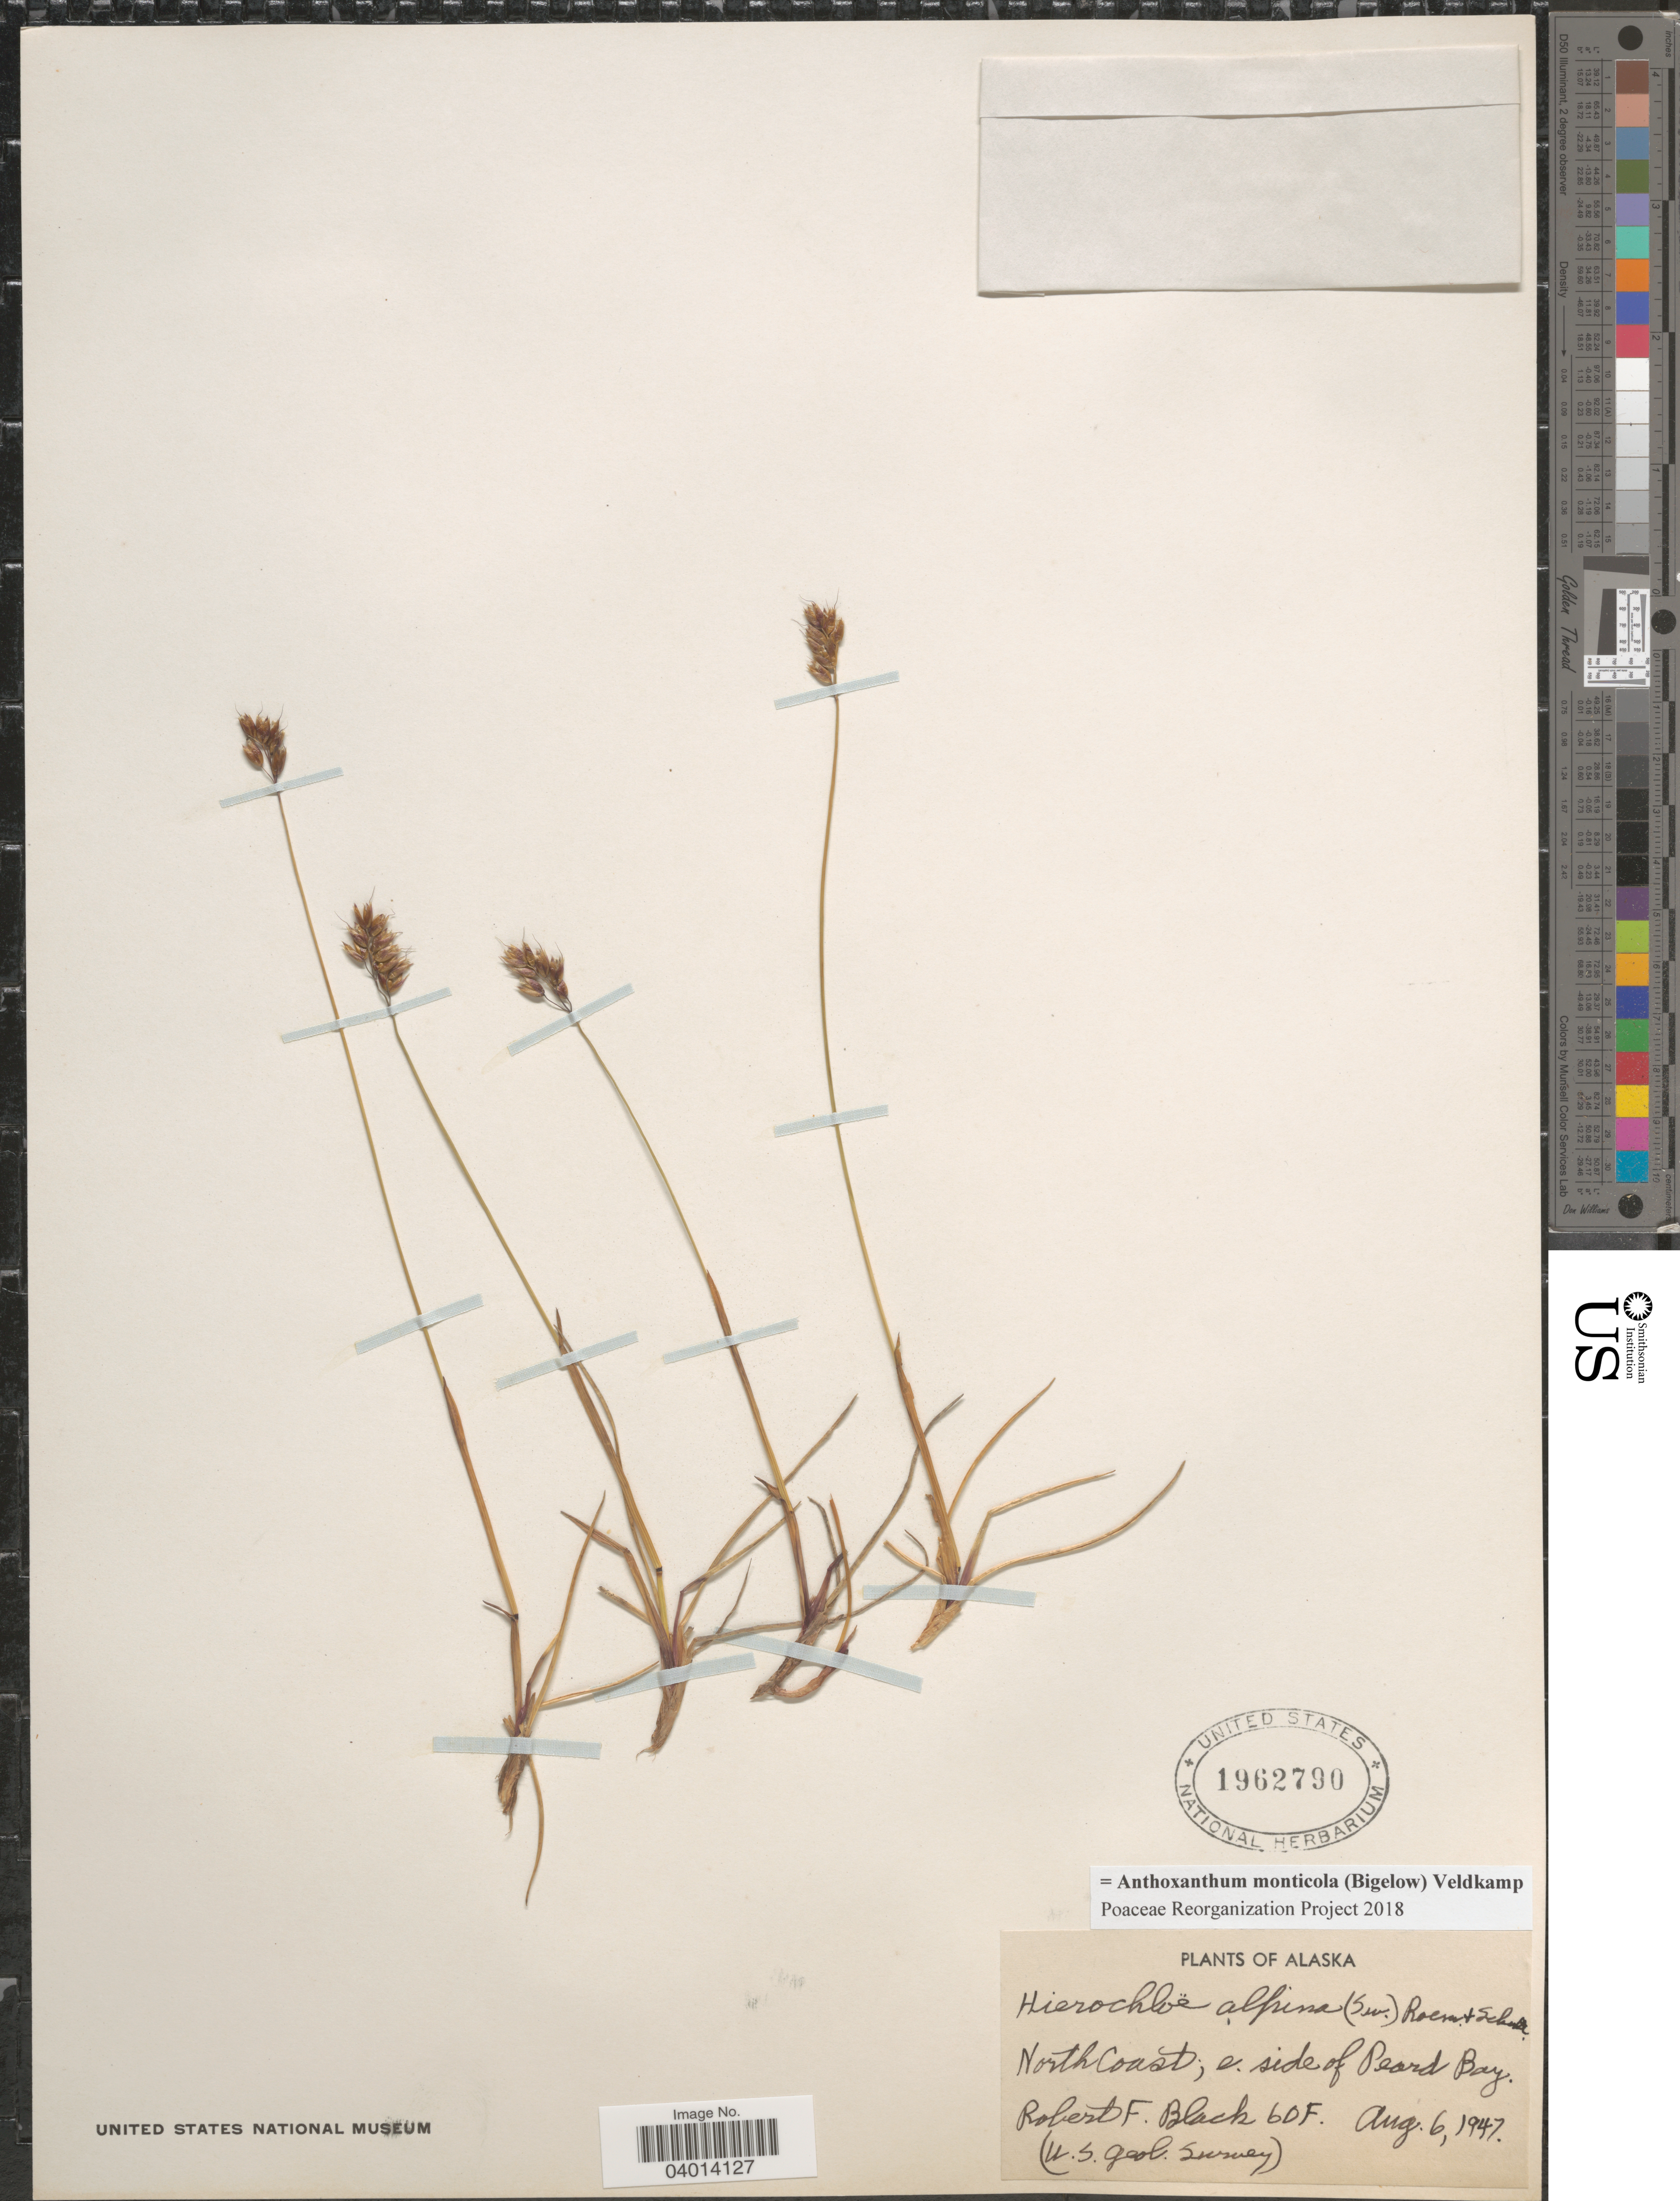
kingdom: Plantae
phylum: Tracheophyta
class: Liliopsida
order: Poales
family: Poaceae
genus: Anthoxanthum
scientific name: Anthoxanthum monticola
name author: (Bigelow) Veldkamp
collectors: R. F. Black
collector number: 60F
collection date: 1947-08-06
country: United States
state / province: Alaska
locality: North Coast; e. side of Peard Bay.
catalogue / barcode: US 1962790